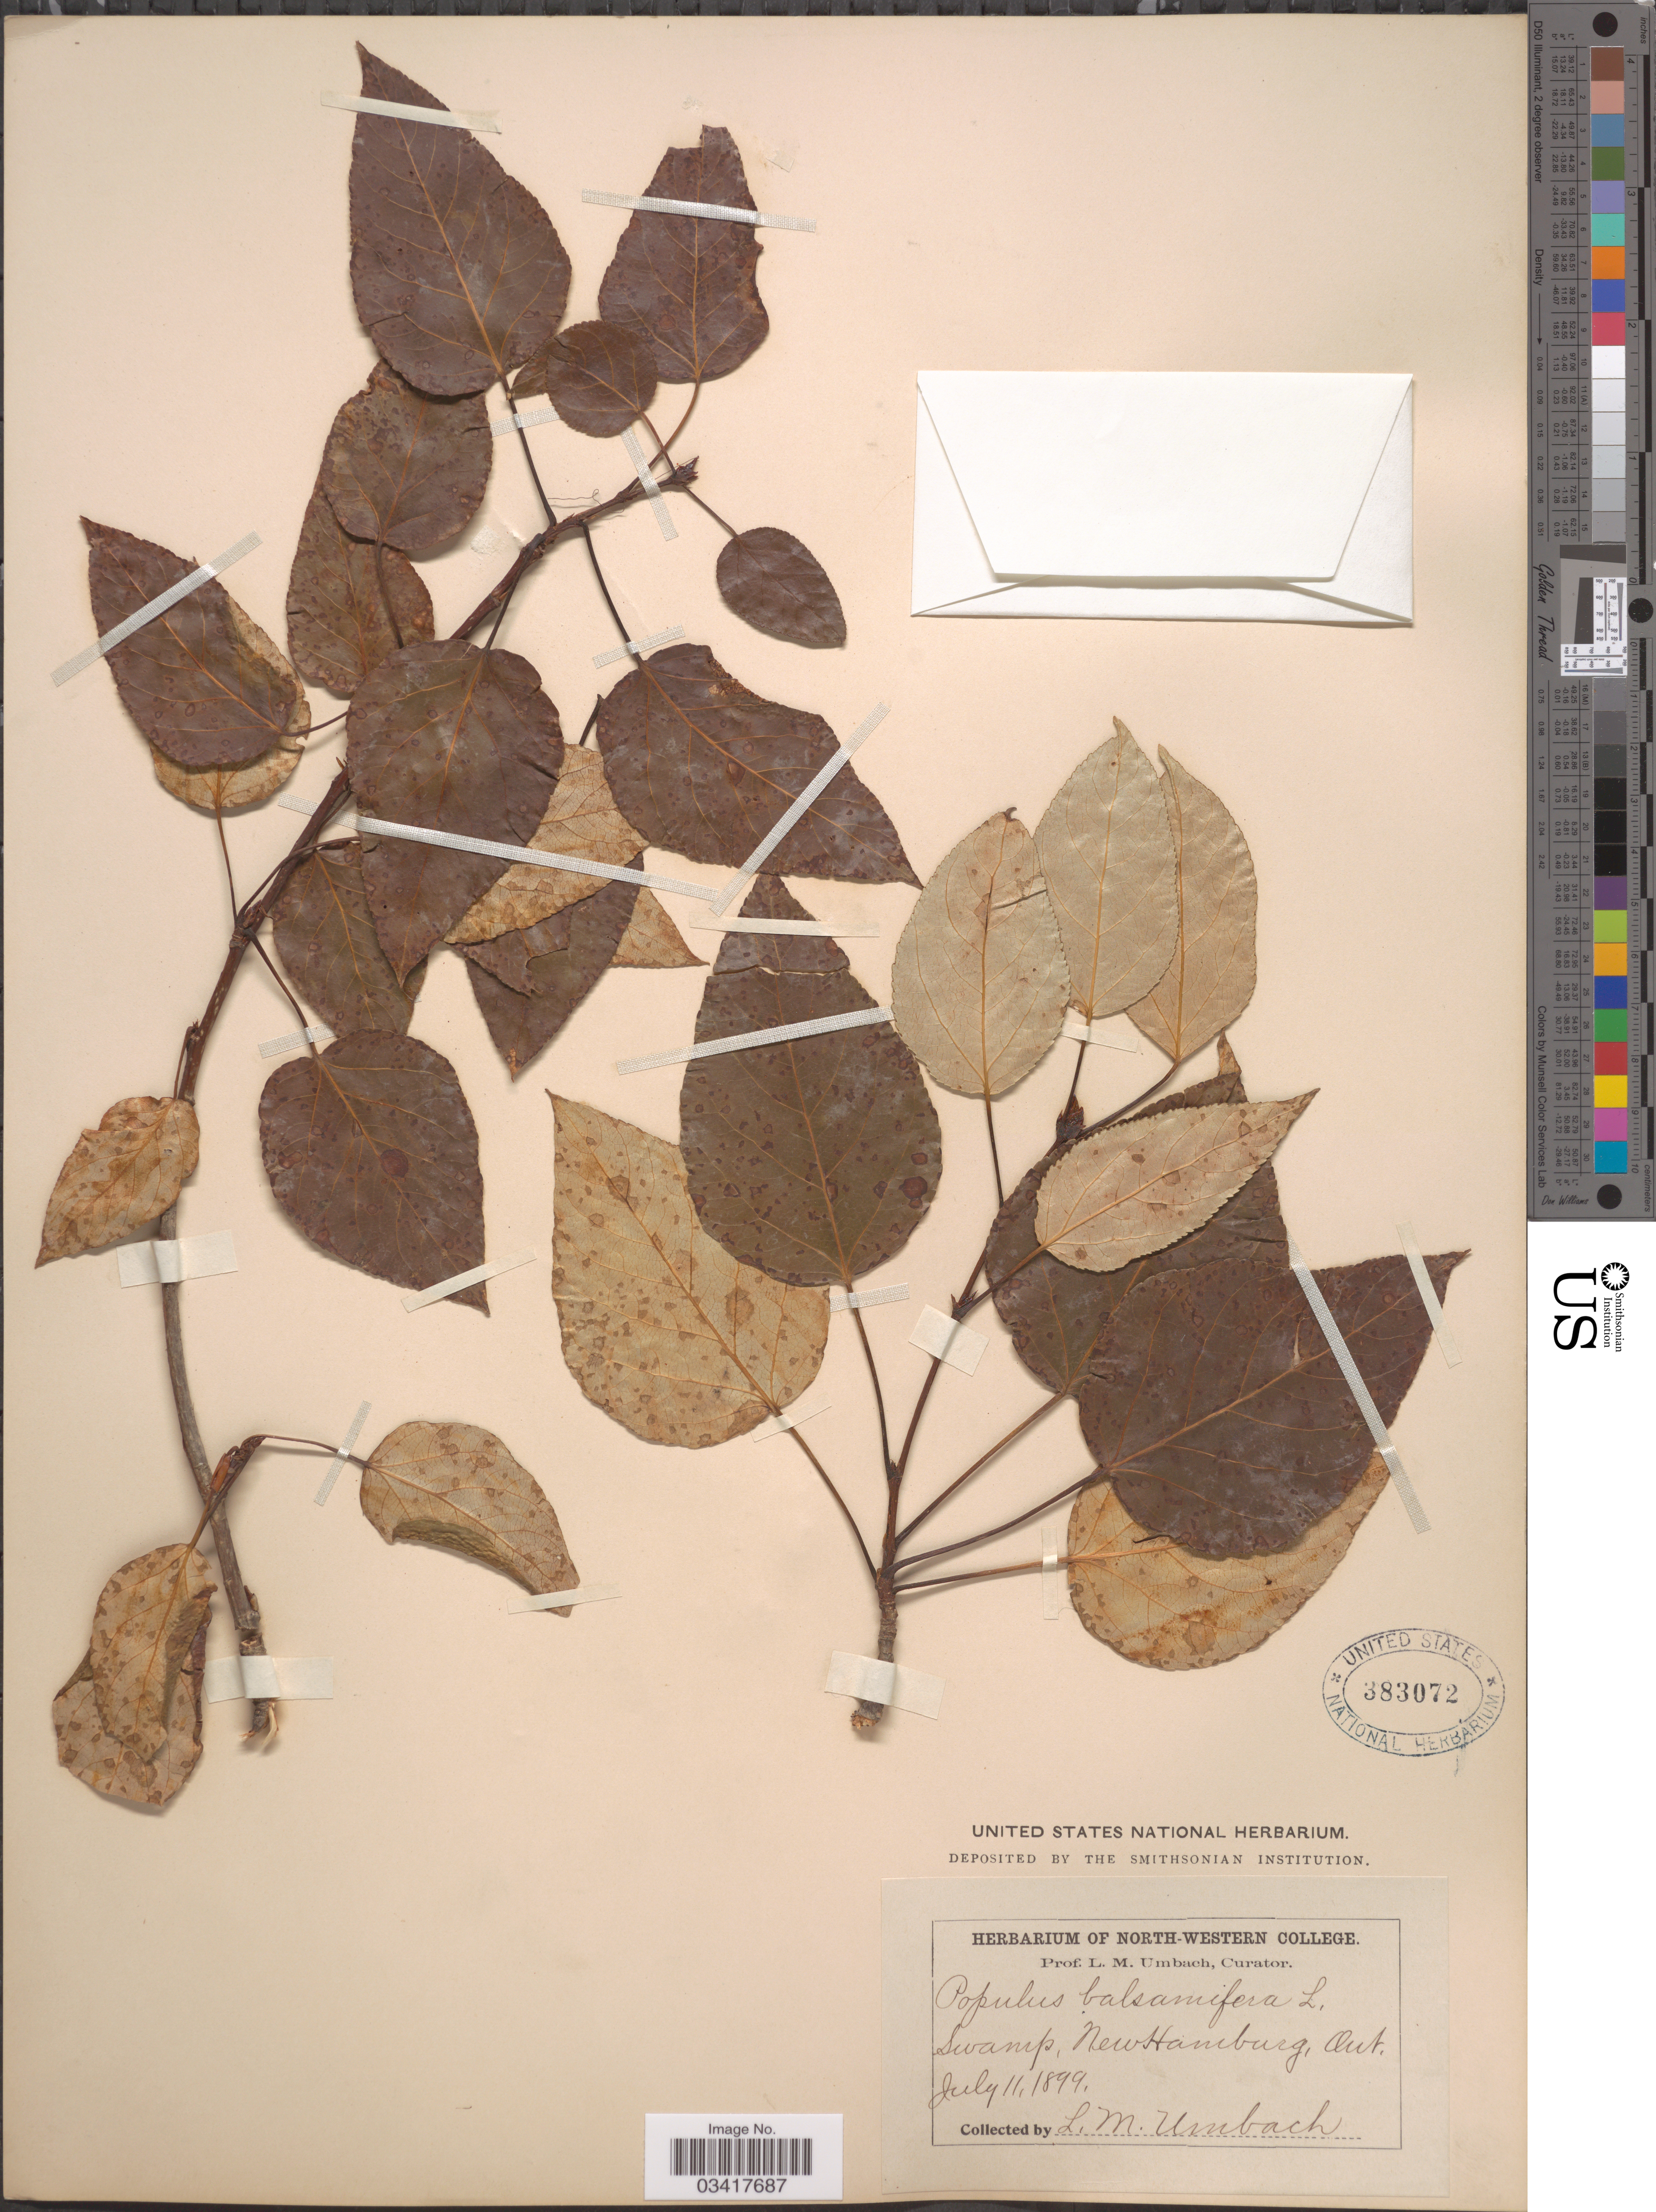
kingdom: Plantae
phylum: Tracheophyta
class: Magnoliopsida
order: Malpighiales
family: Salicaceae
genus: Populus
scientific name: Populus balsamifera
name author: L.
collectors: L. M. Umbach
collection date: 1899-07-11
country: Canada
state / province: Ontario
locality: Swamp, New Hamburg.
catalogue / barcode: US 383072